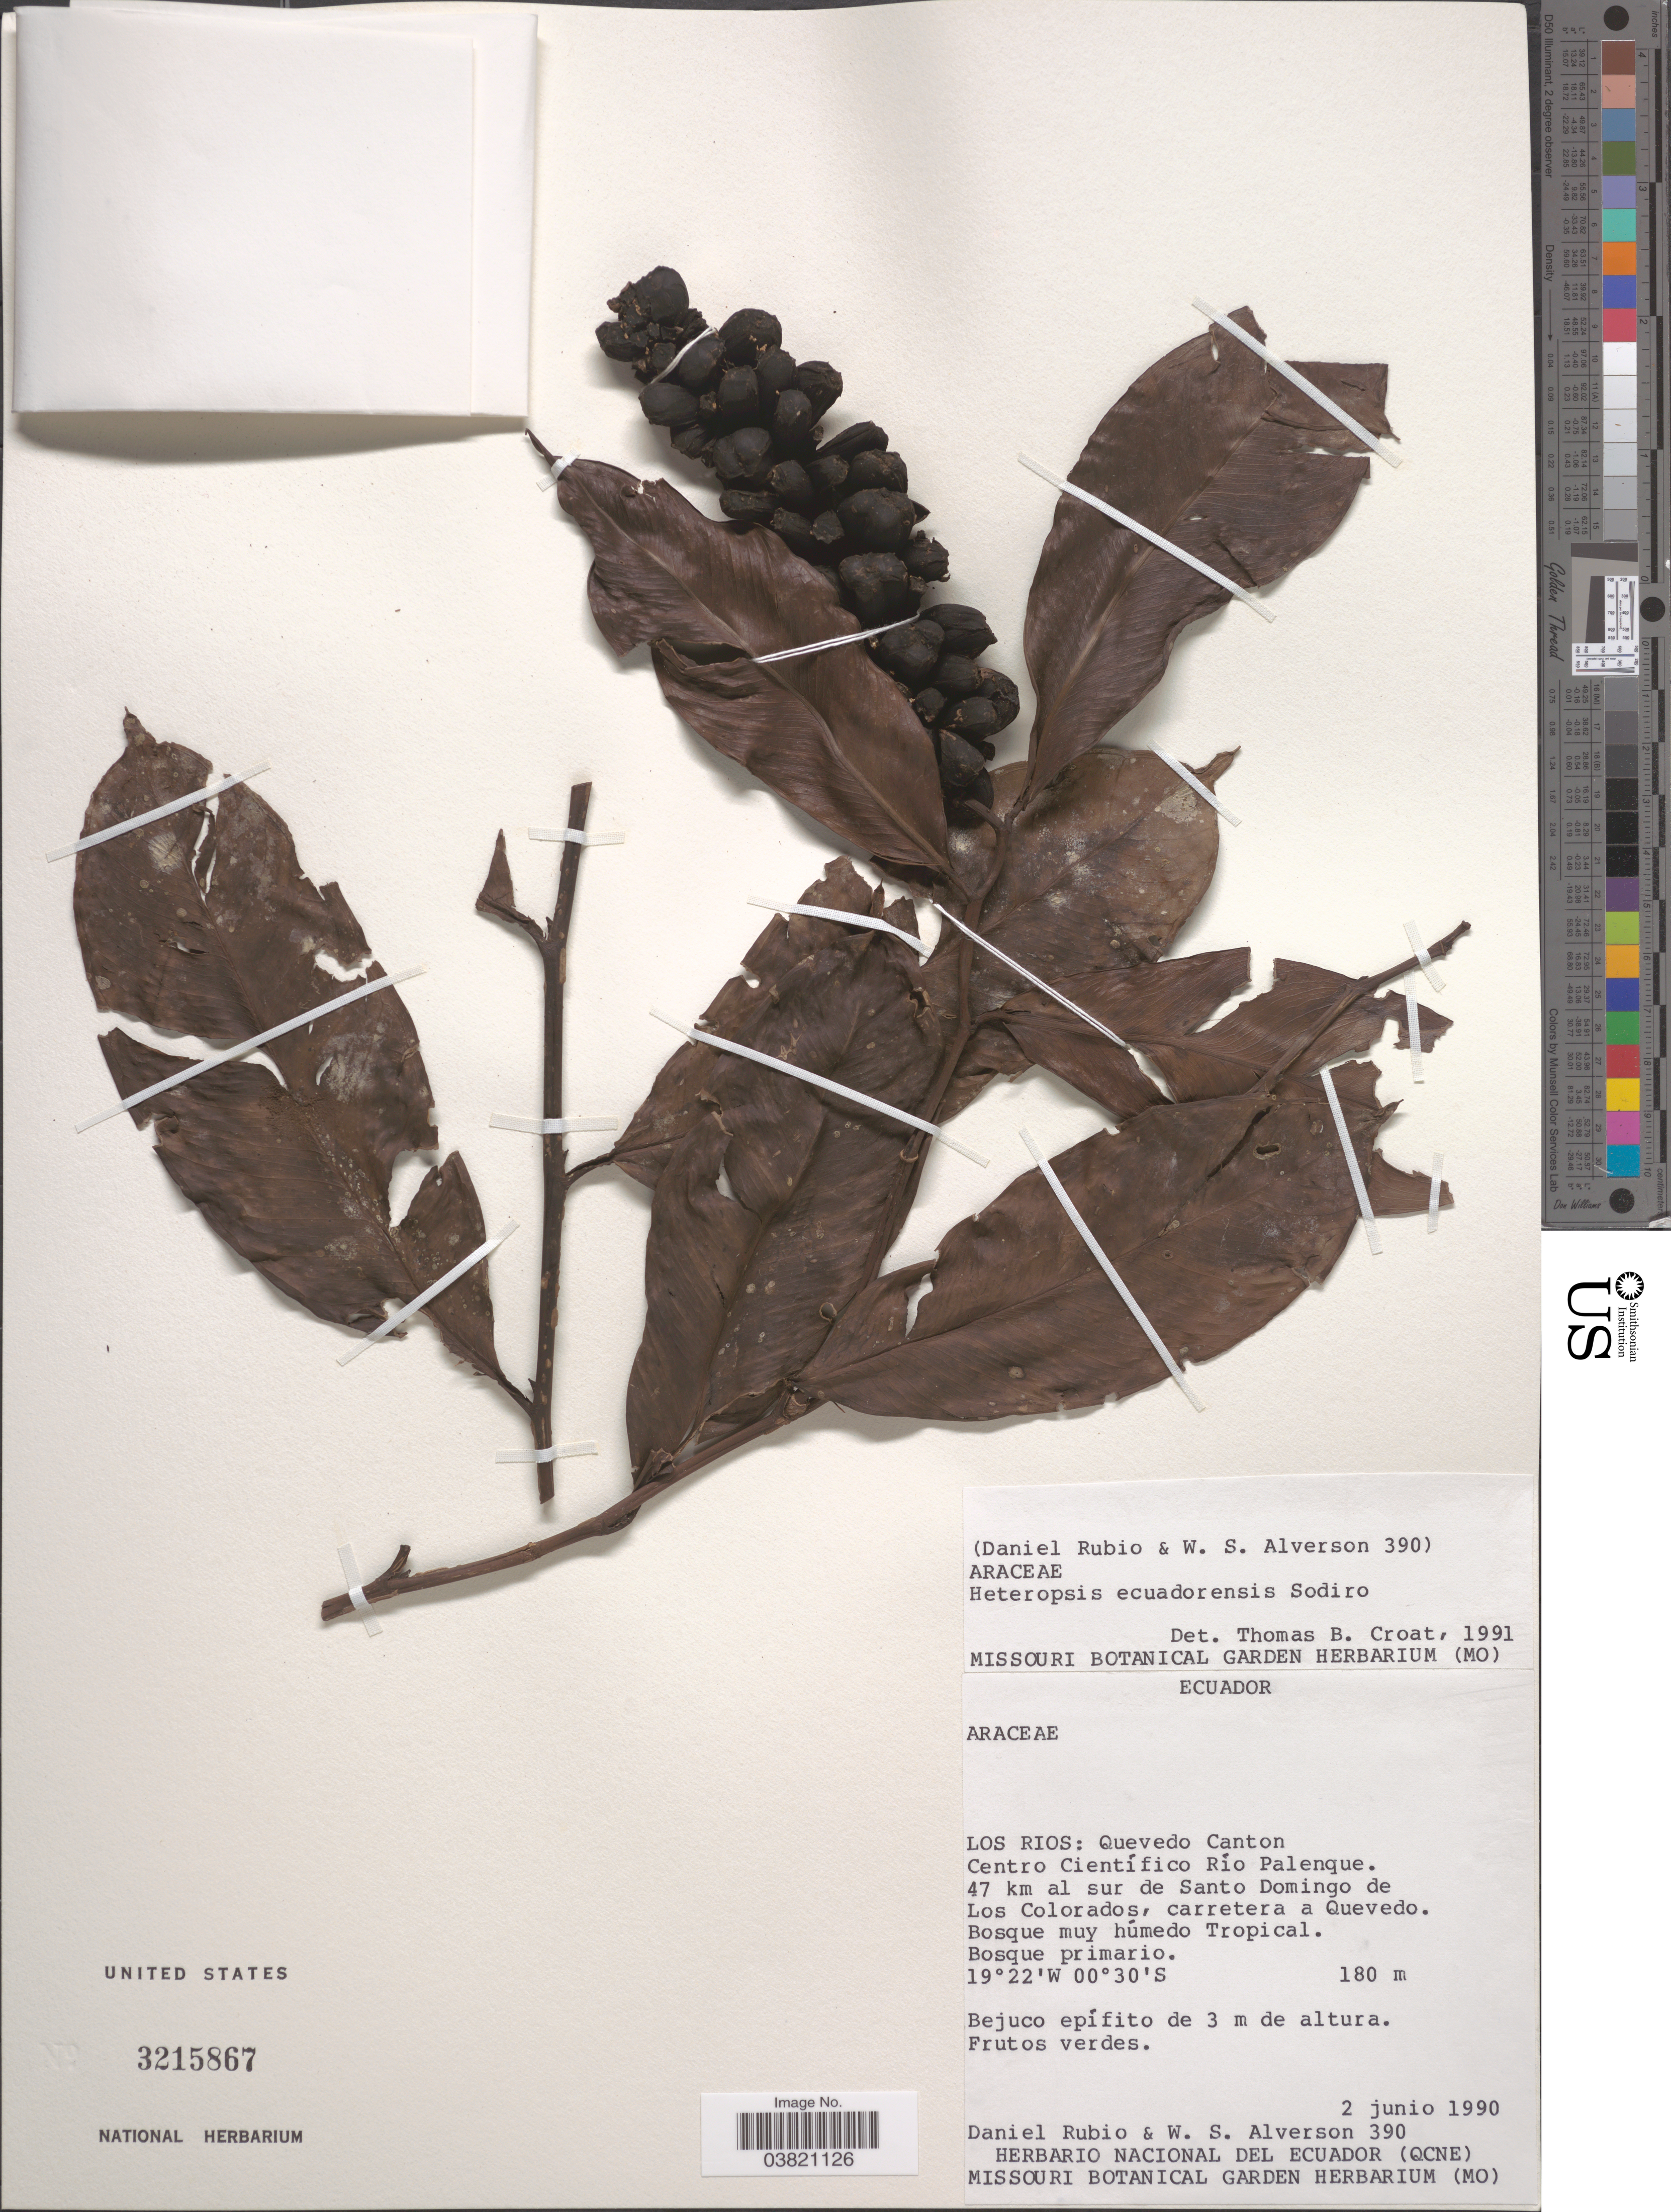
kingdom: Plantae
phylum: Tracheophyta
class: Liliopsida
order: Alismatales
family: Araceae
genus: Heteropsis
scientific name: Heteropsis ecuadorensis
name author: Sodiro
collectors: D. Rubio & W. S. Alverson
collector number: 390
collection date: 1990-06-02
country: Ecuador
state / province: Los Ríos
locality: Quevedo Canton. Centro Científico Río Palenque. 47 km al sur de Santo Domingo de Los Colorados, carretera a Quevedo.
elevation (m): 180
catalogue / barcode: US 3215867